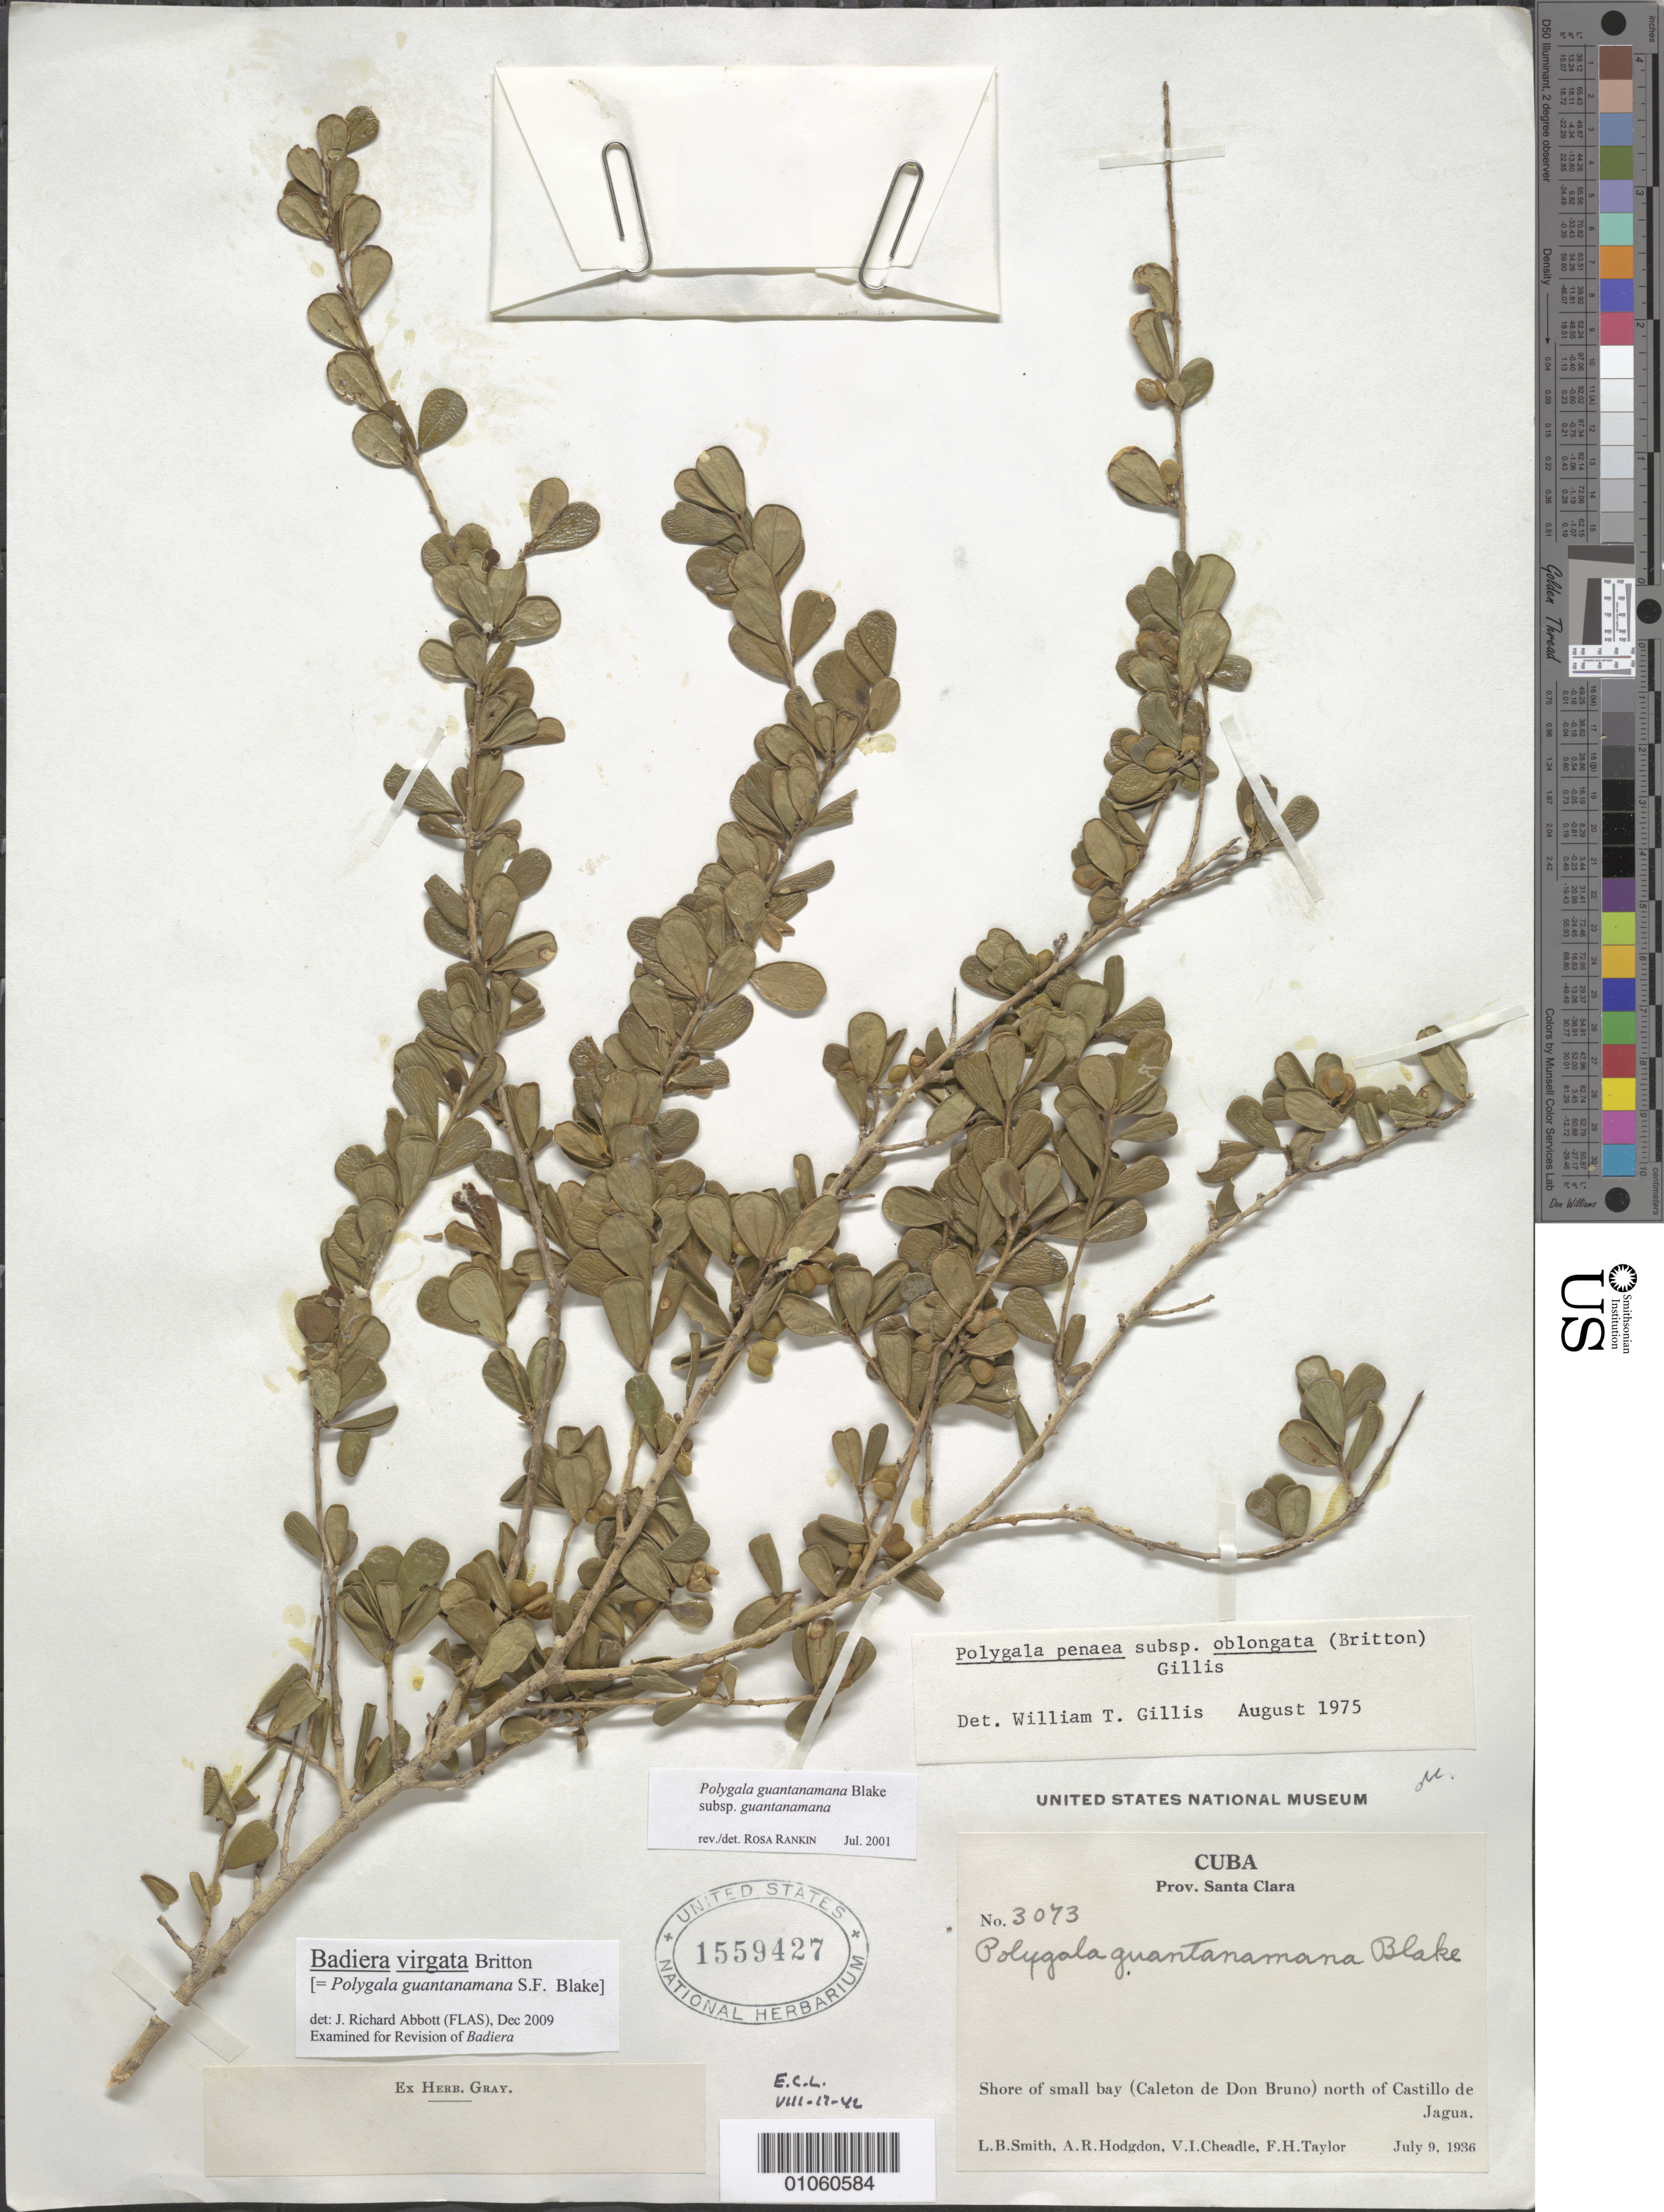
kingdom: Plantae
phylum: Tracheophyta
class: Magnoliopsida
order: Fabales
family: Polygalaceae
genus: Badiera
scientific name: Badiera virgata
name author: Britton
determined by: Abbott, J. R., (FLAS)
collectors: L. Smith, A. R. Hodgdon, V. I. Cheadle & F. H. Taylor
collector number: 3073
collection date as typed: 09 Jul 1936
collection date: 1936-07-09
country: Cuba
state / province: Santa Clara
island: Cuba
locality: Caleton de Don Bruno Bay, n of Castillo de Jagua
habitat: Shore of small bay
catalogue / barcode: US 1559427